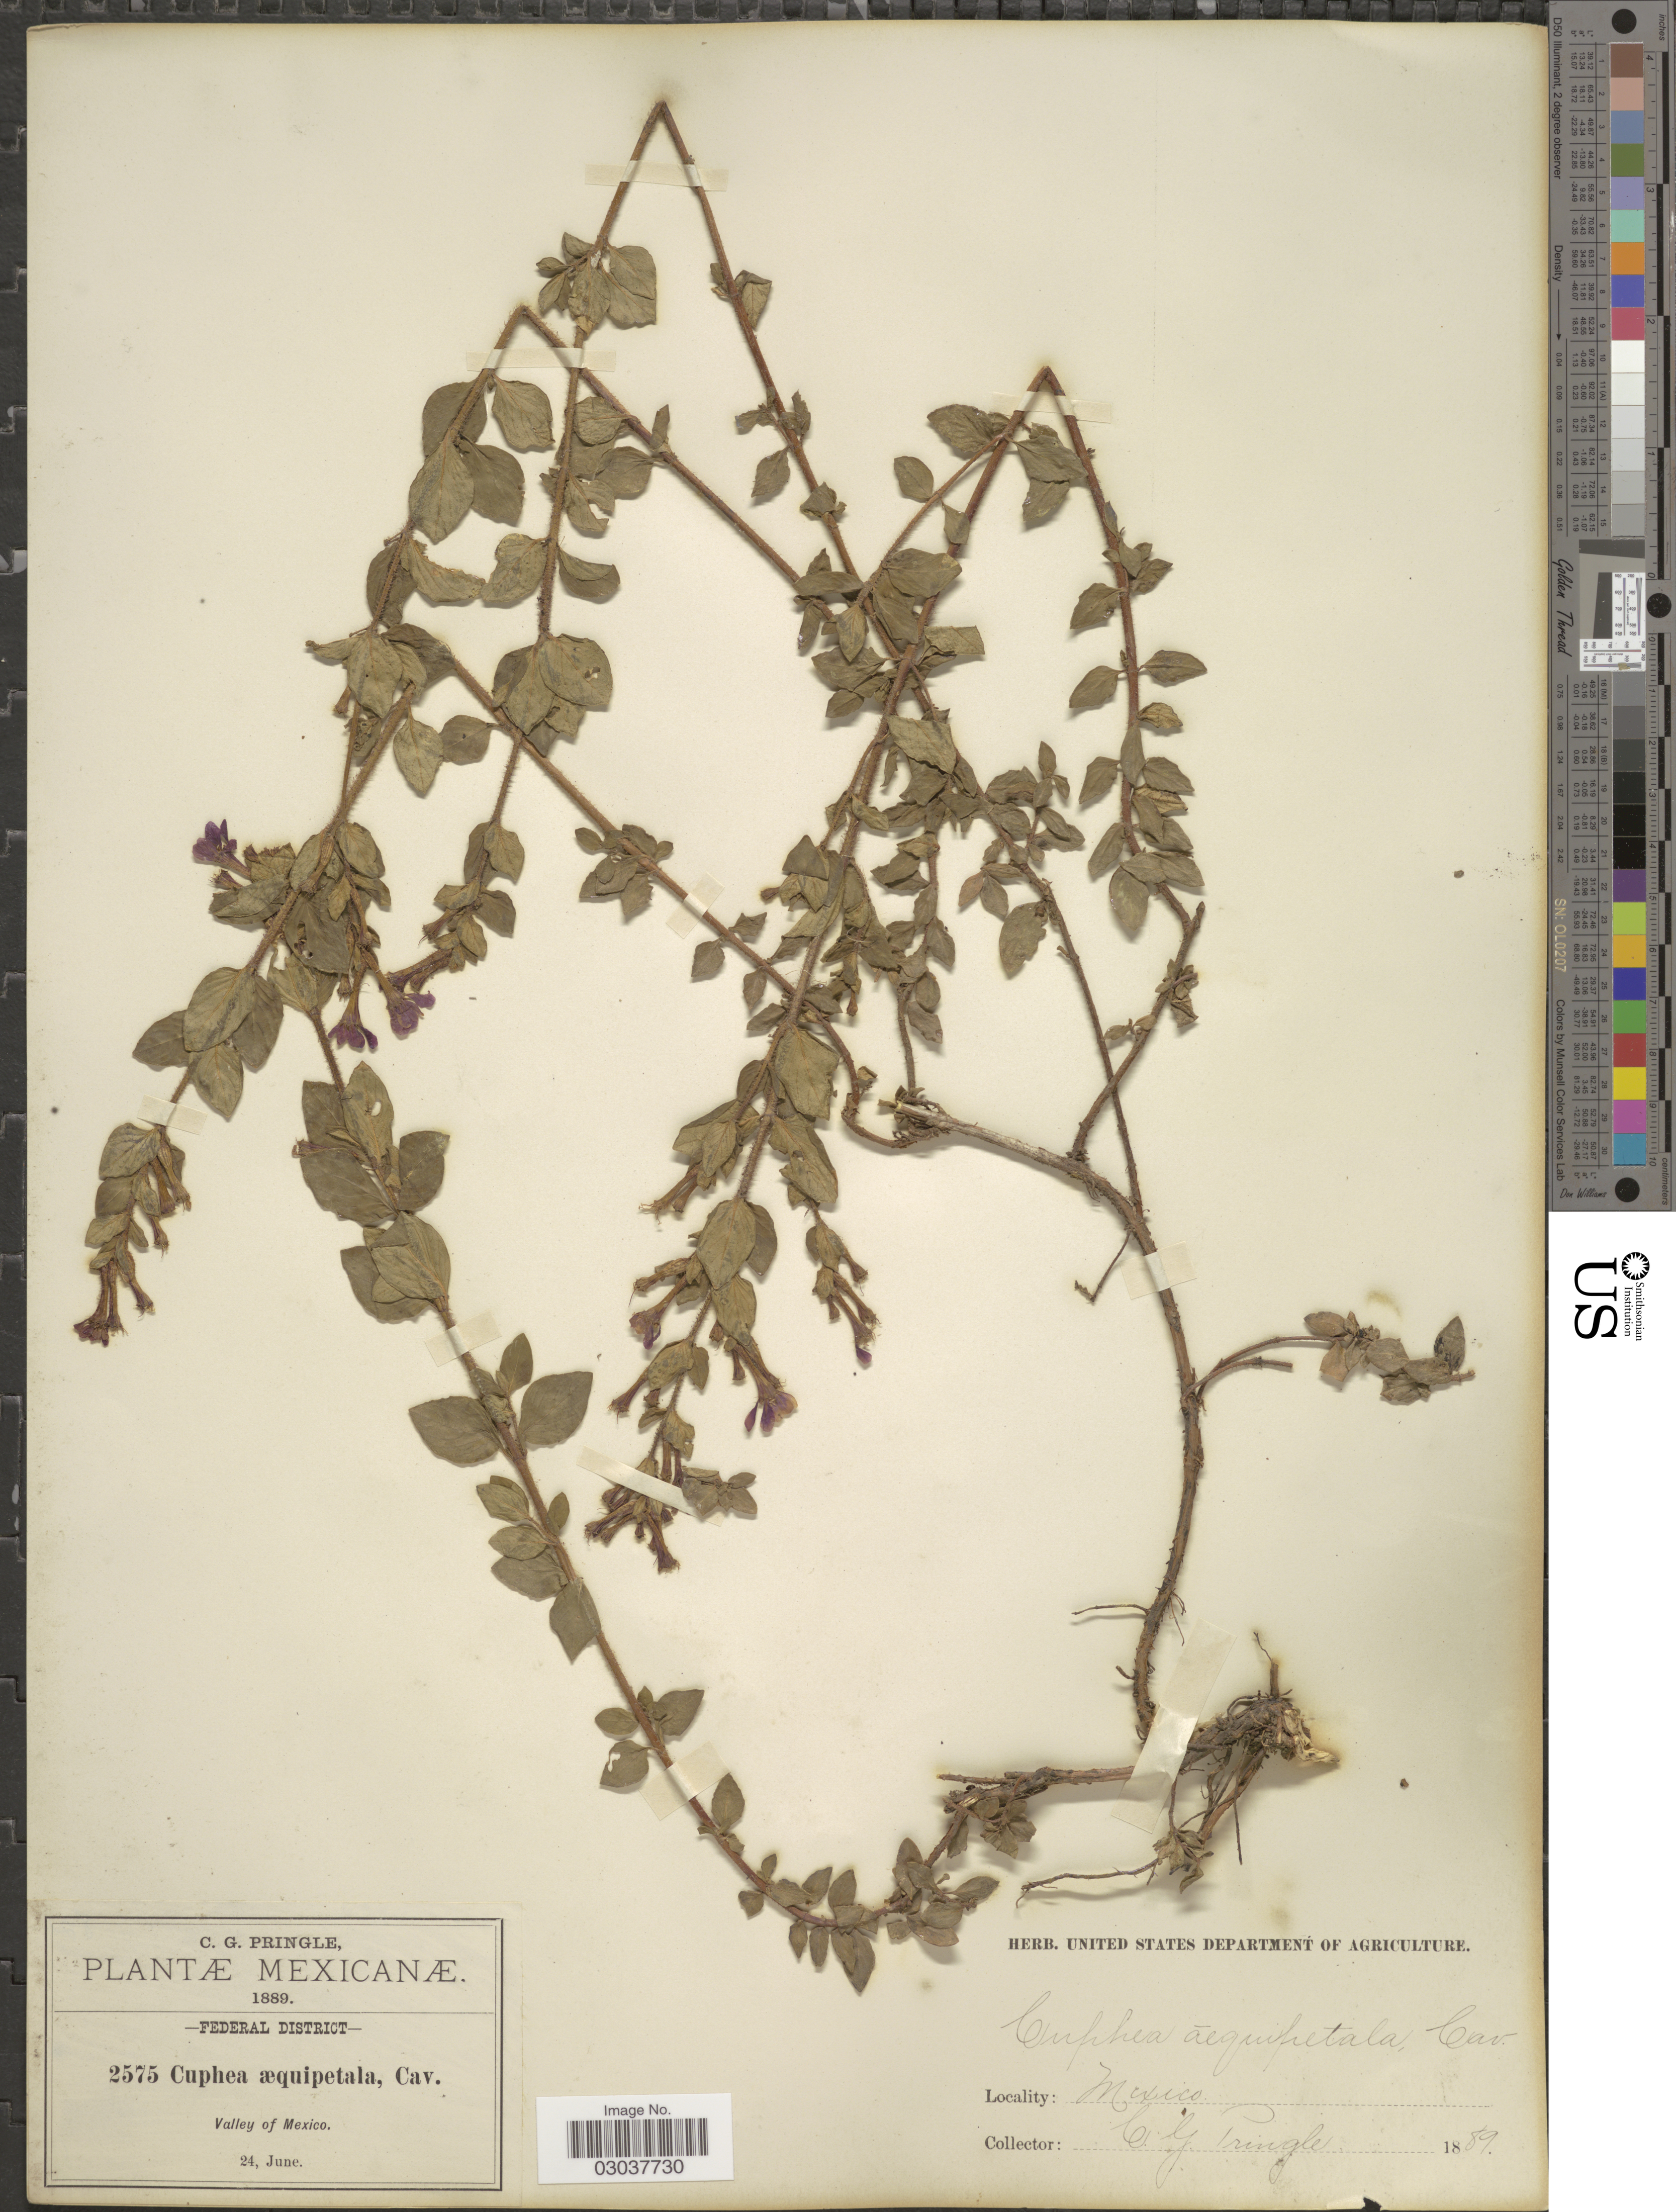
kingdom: Plantae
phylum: Tracheophyta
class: Magnoliopsida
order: Myrtales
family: Lythraceae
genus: Cuphea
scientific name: Cuphea aequipetala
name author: Cav.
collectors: C. G. Pringle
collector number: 2575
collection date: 1889-06-24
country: Mexico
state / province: Distrito Federal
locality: Federal District. Valley of Mexico.